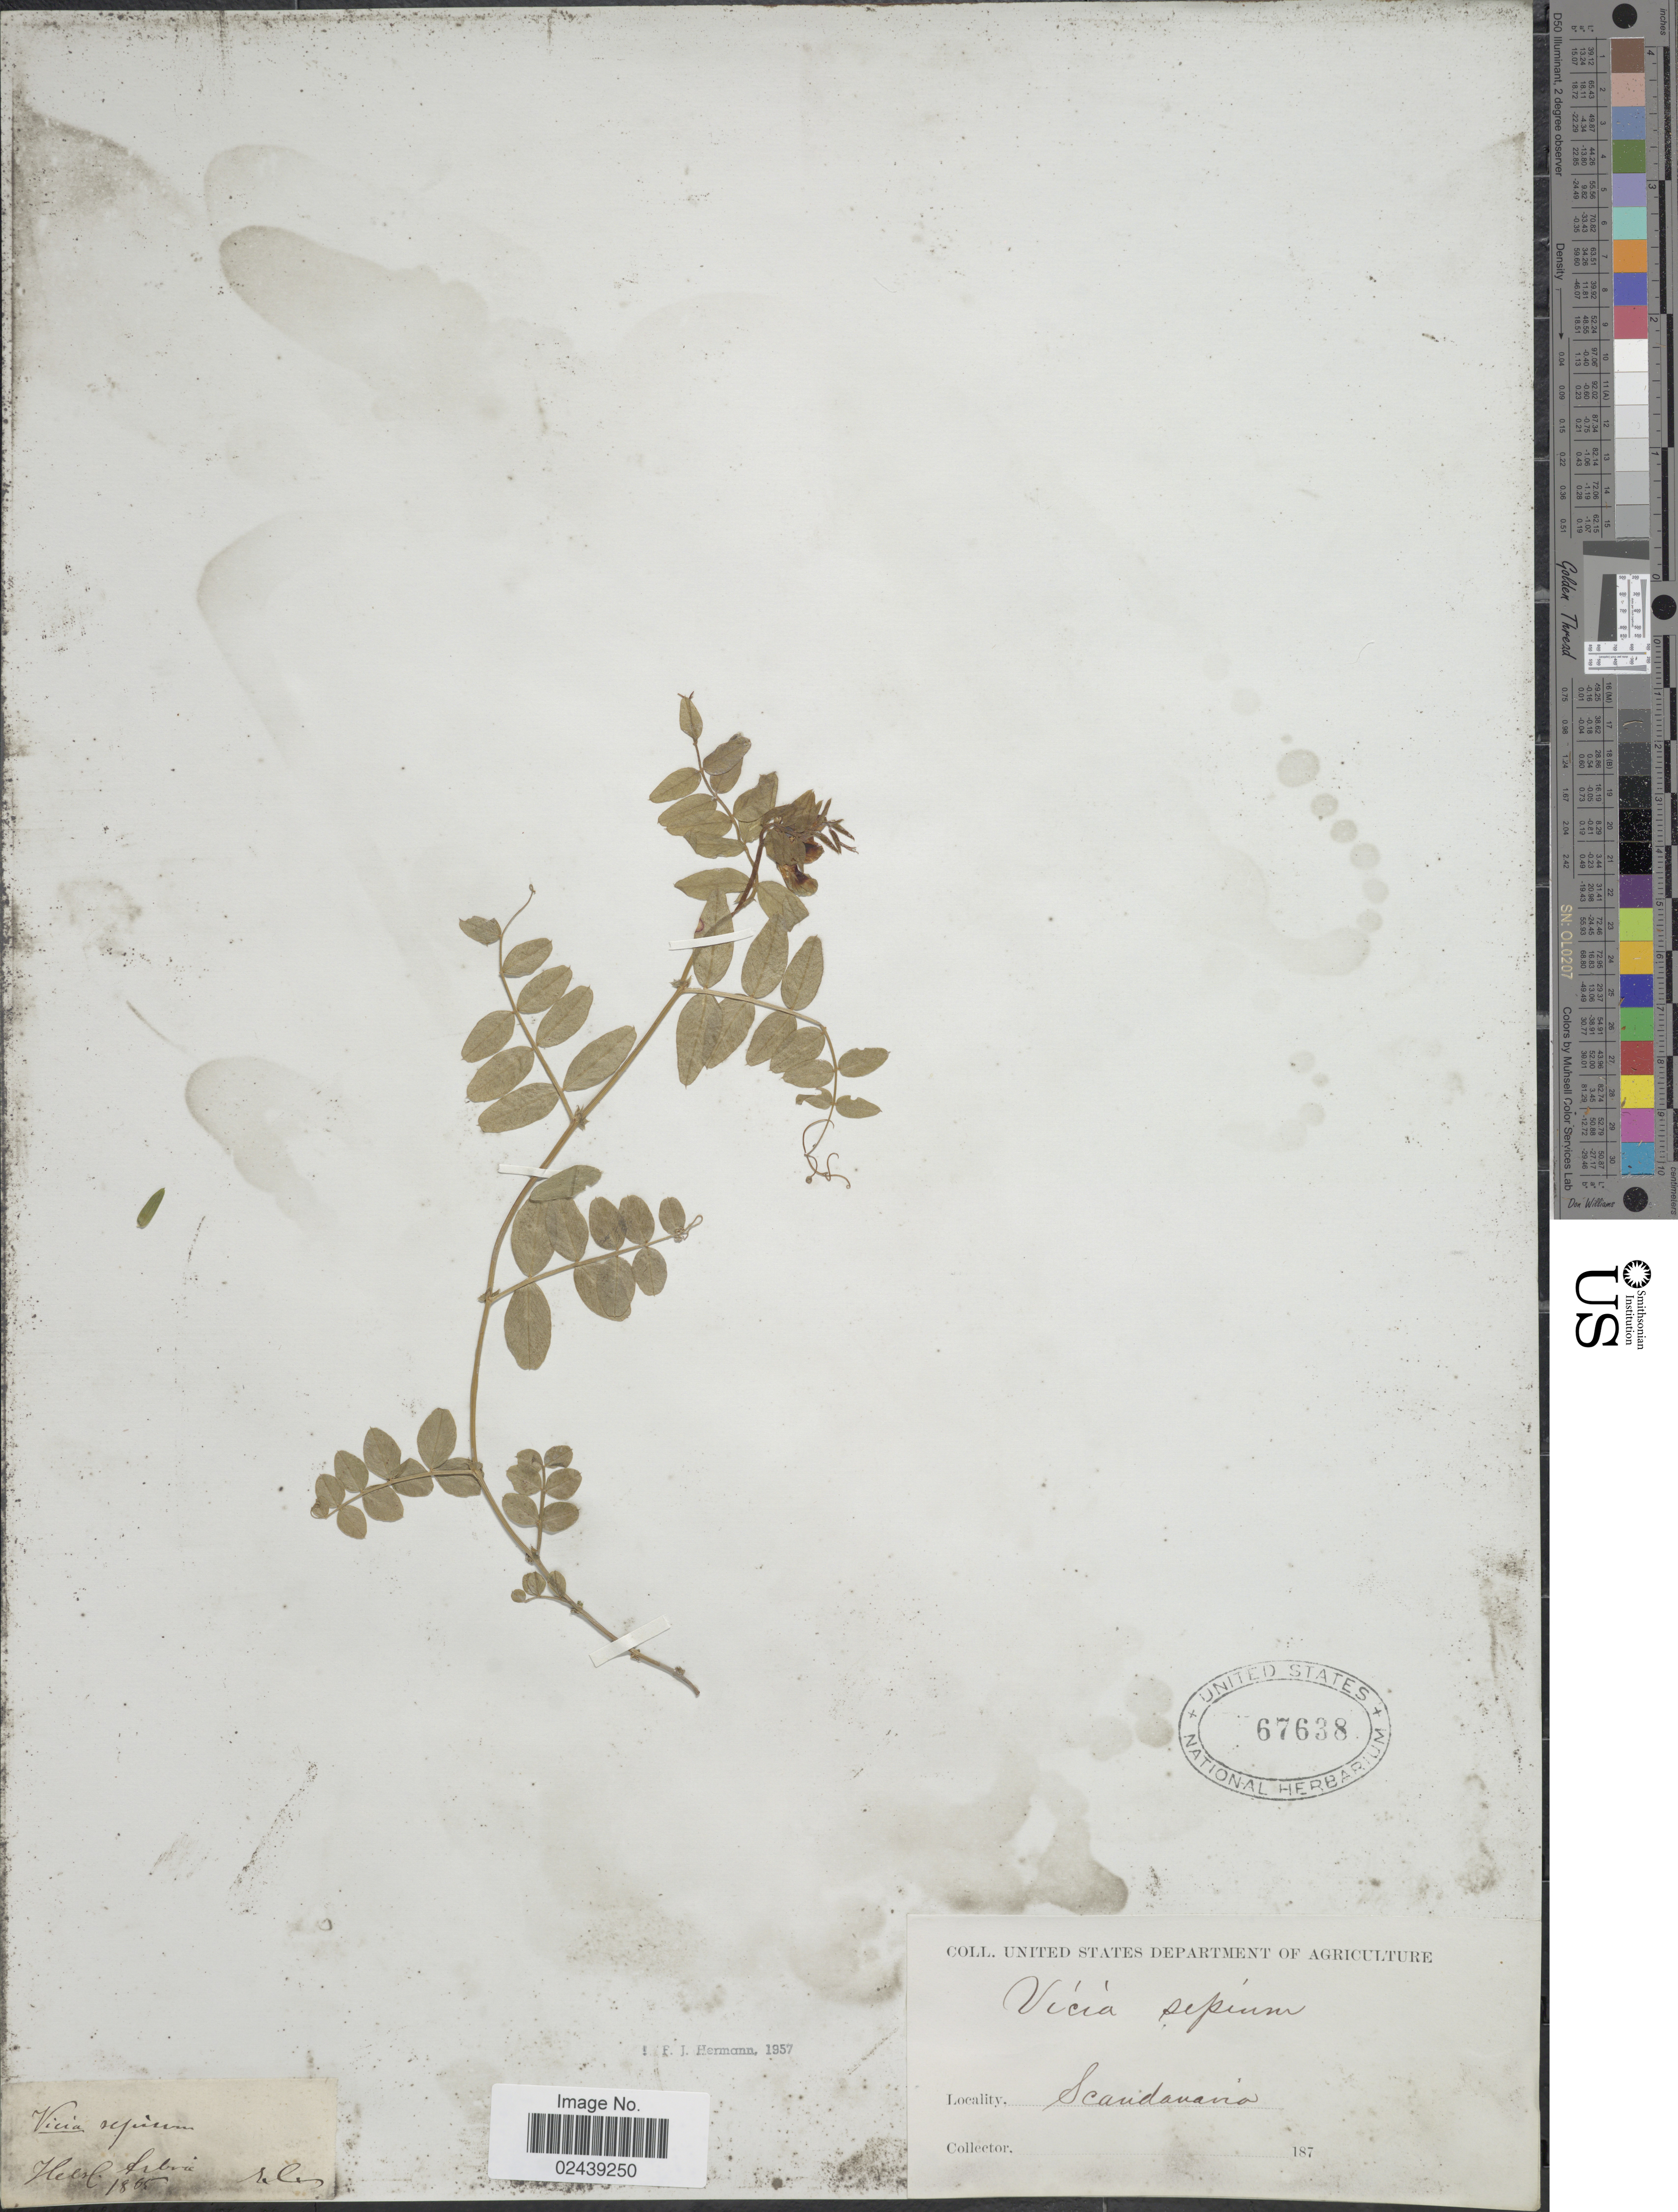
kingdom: Plantae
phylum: Tracheophyta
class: Magnoliopsida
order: Fabales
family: Fabaceae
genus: Vicia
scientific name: Vicia sepium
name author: L.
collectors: ex herb. U. S. Department of Agriculture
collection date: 1865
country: Sweden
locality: Helsl. Arbra Scandavania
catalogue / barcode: US 67638